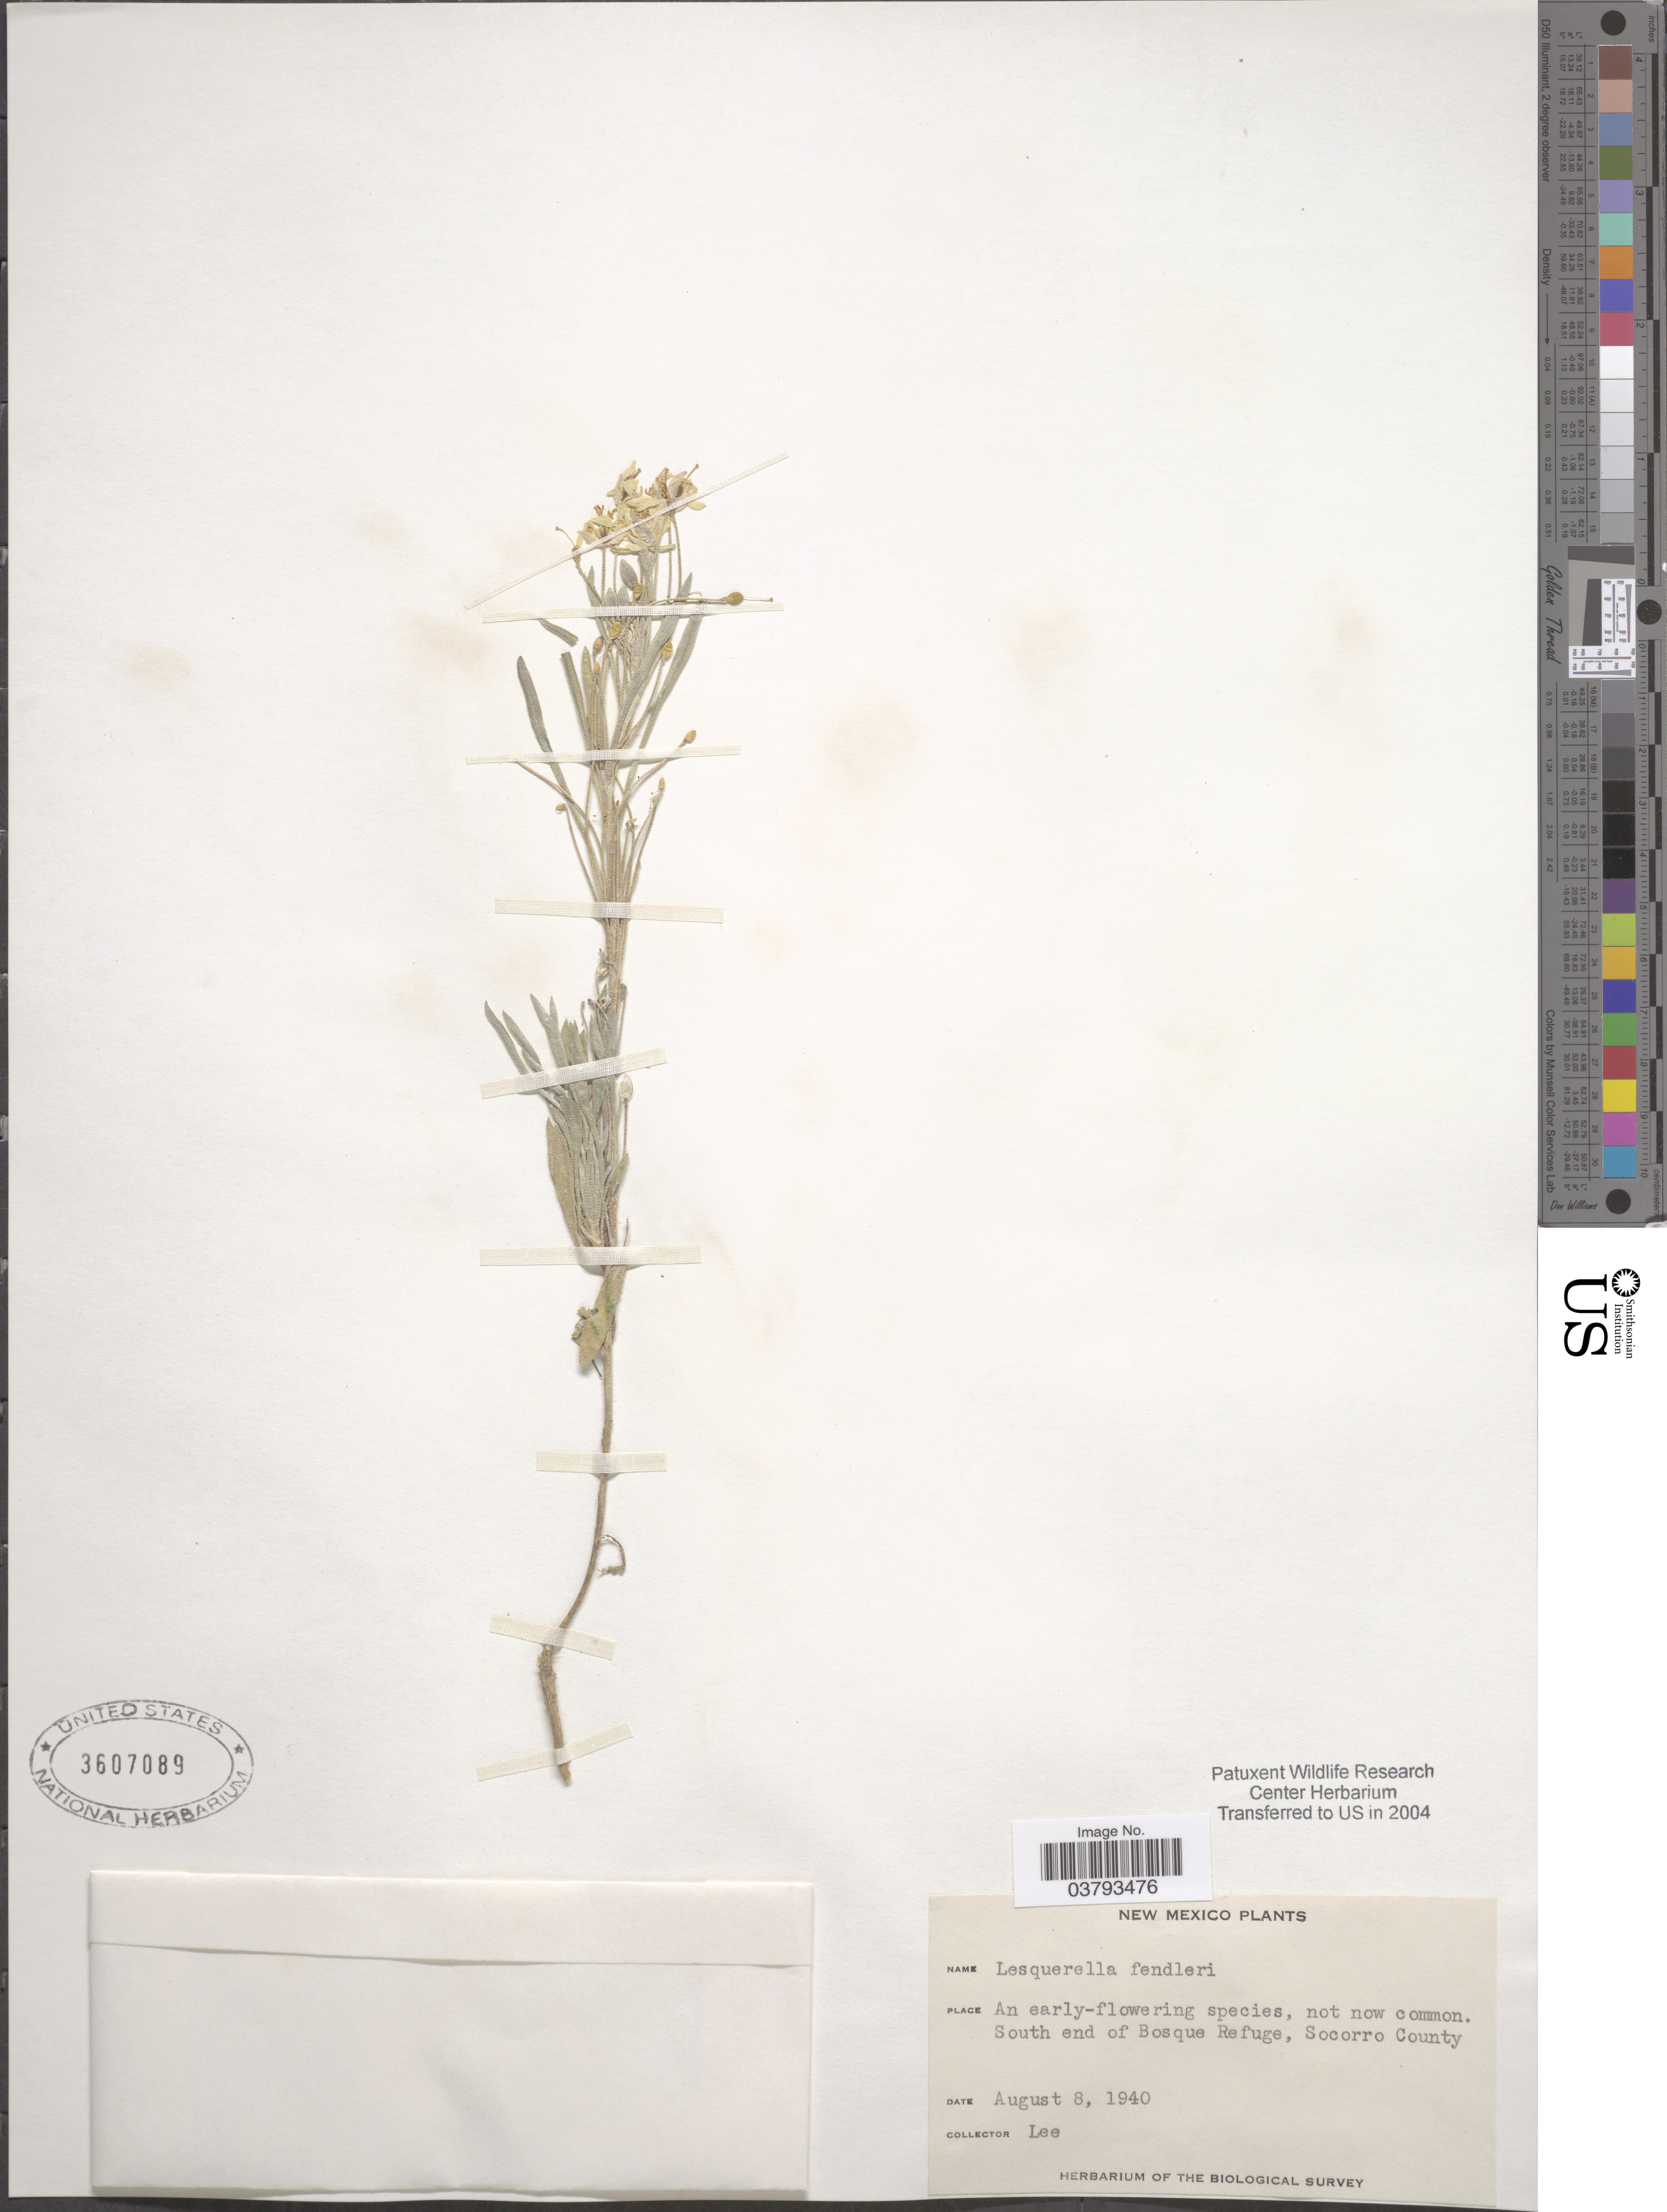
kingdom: Plantae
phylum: Tracheophyta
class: Magnoliopsida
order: Brassicales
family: Brassicaceae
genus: Lesquerella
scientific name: Lesquerella fendleri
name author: (A. Gray) S. Watson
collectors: -. Lee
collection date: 1940-08-08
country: United States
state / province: New Mexico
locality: South end of Bosque Refuge, Socorro County.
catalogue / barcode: US 3607089